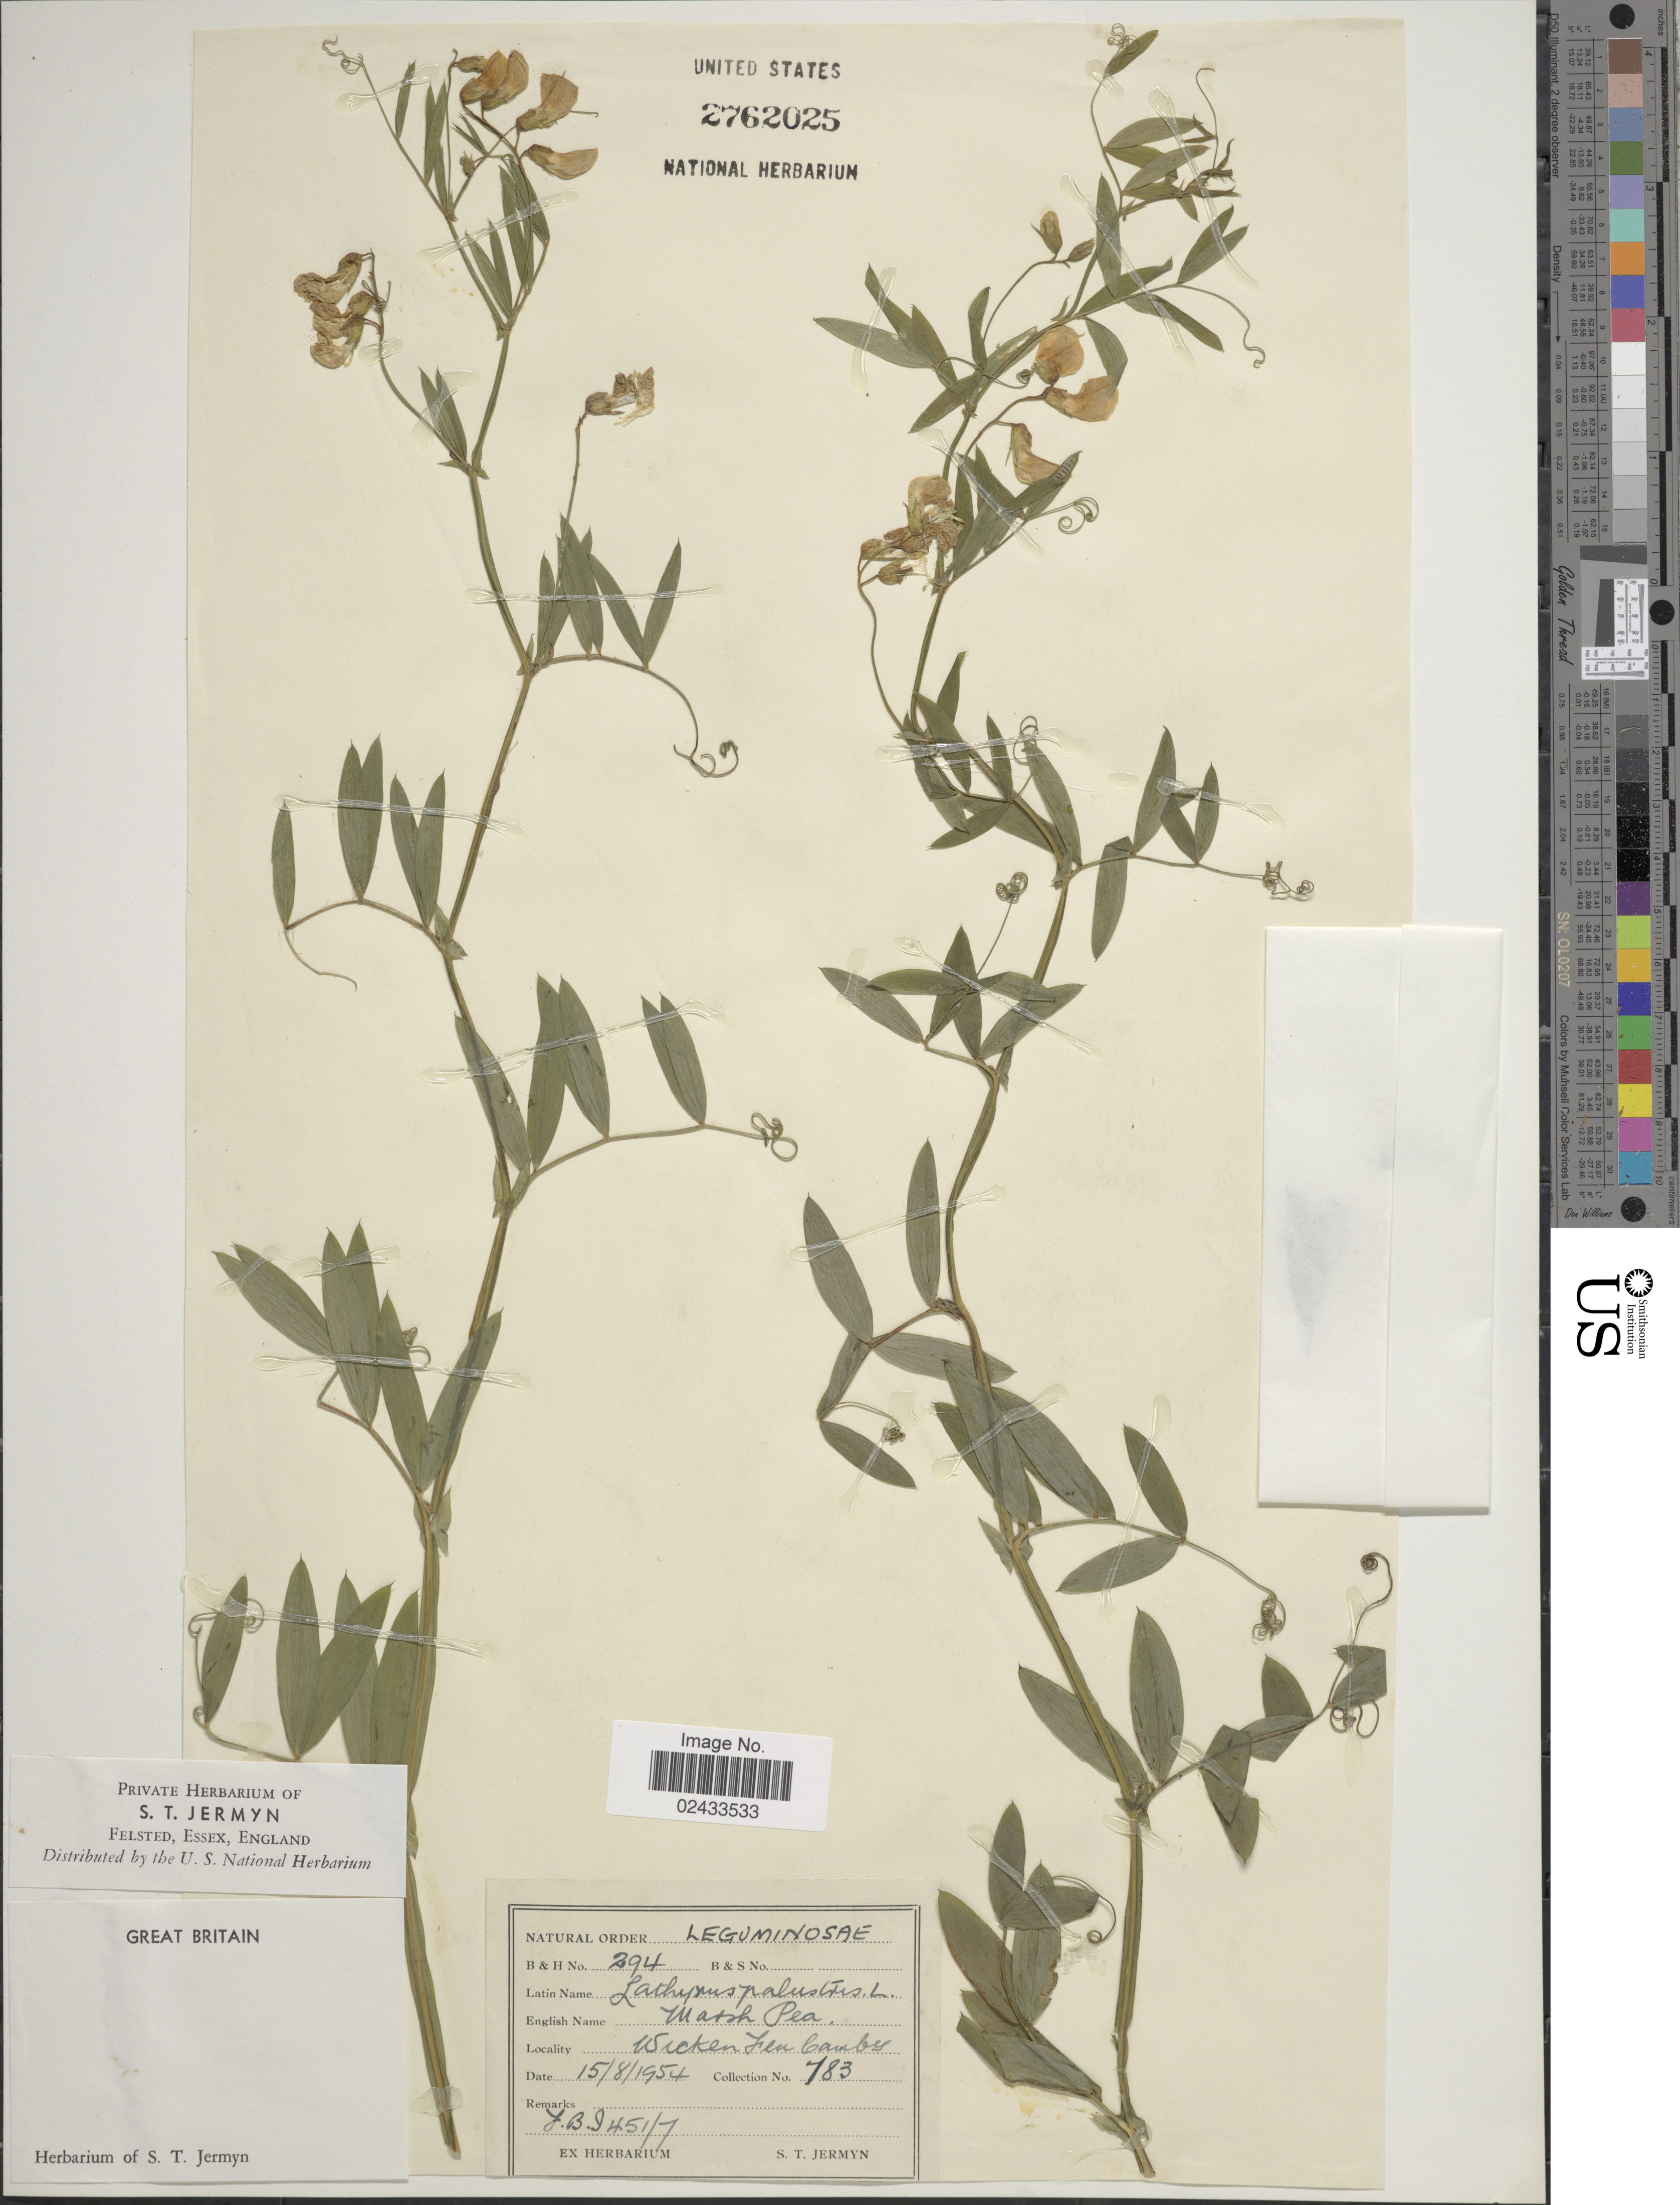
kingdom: Plantae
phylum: Tracheophyta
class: Magnoliopsida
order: Fabales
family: Fabaceae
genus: Lathyrus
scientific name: Lathyrus palustris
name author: L.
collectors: S. Jermyn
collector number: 783/294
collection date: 1954-08-15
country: United Kingdom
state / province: England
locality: Wicken Fen Canber. Great Britain.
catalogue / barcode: US 2762025